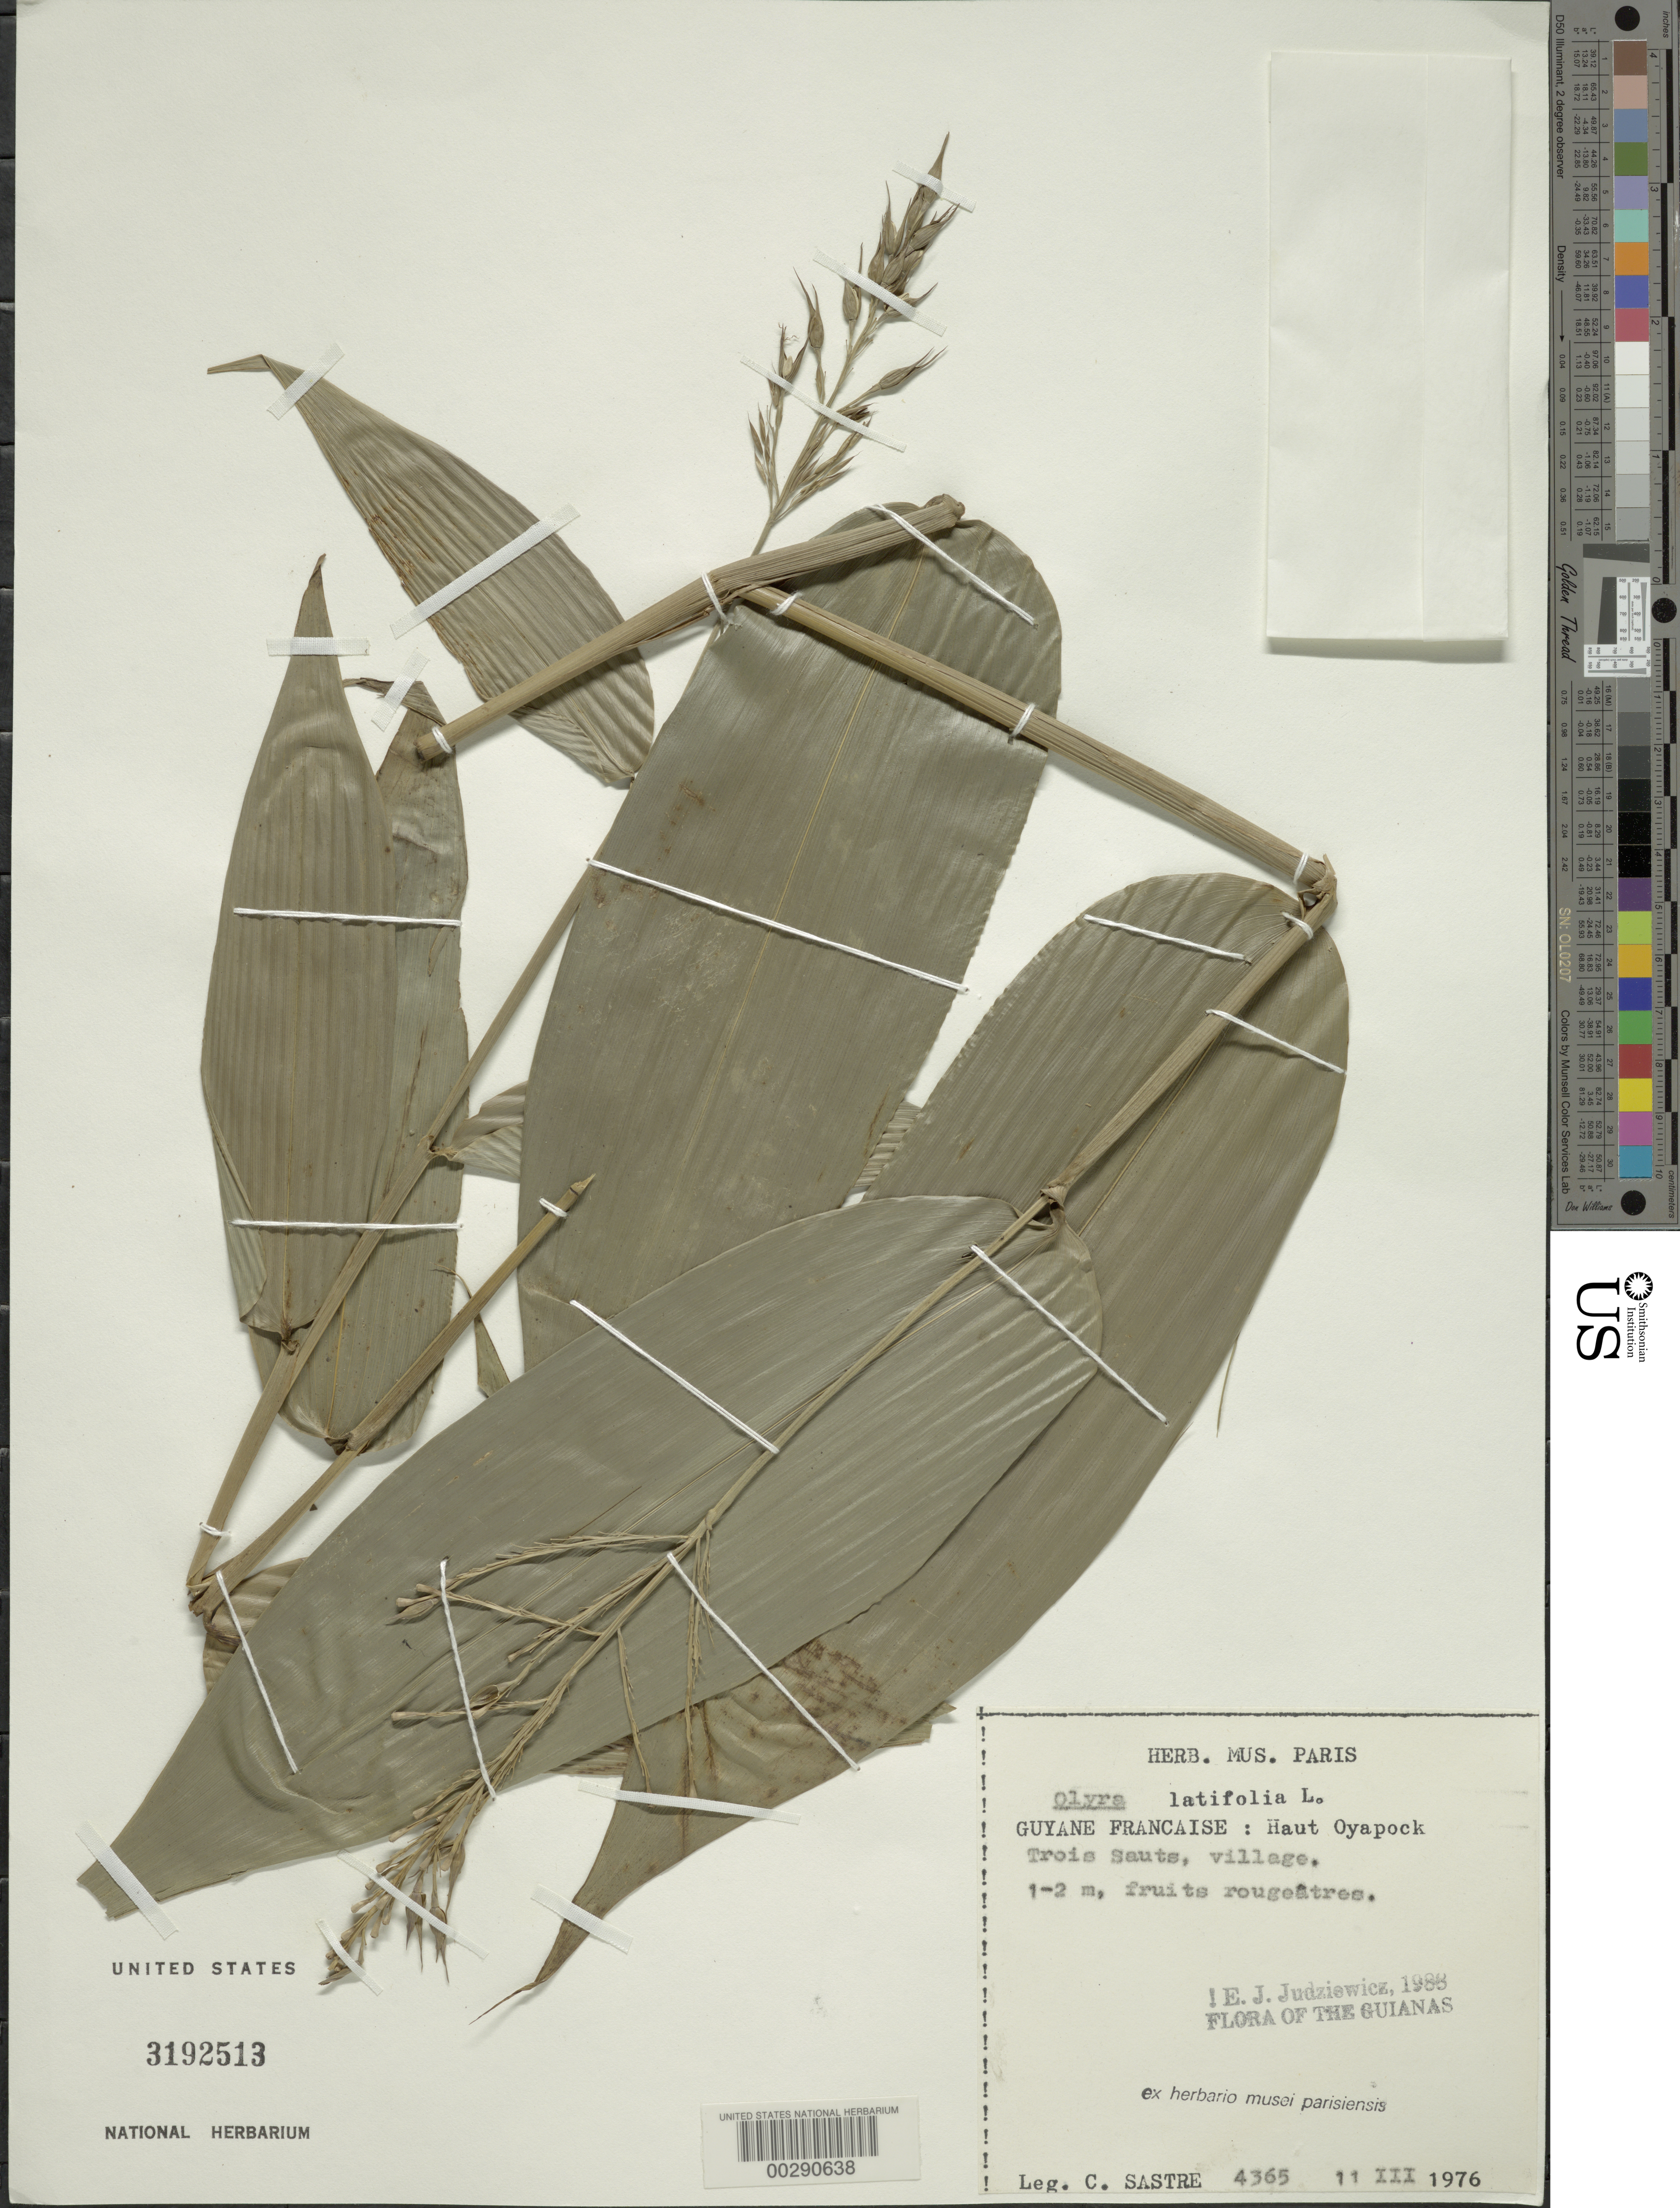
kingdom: Plantae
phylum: Tracheophyta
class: Liliopsida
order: Poales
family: Poaceae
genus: Olyra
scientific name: Olyra latifolia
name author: L.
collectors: C. H. L. Sastre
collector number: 4365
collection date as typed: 11 Mar 1976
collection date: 1976-03-11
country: French Guiana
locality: Haut oyapock, les trois sauts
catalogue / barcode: US 3192513